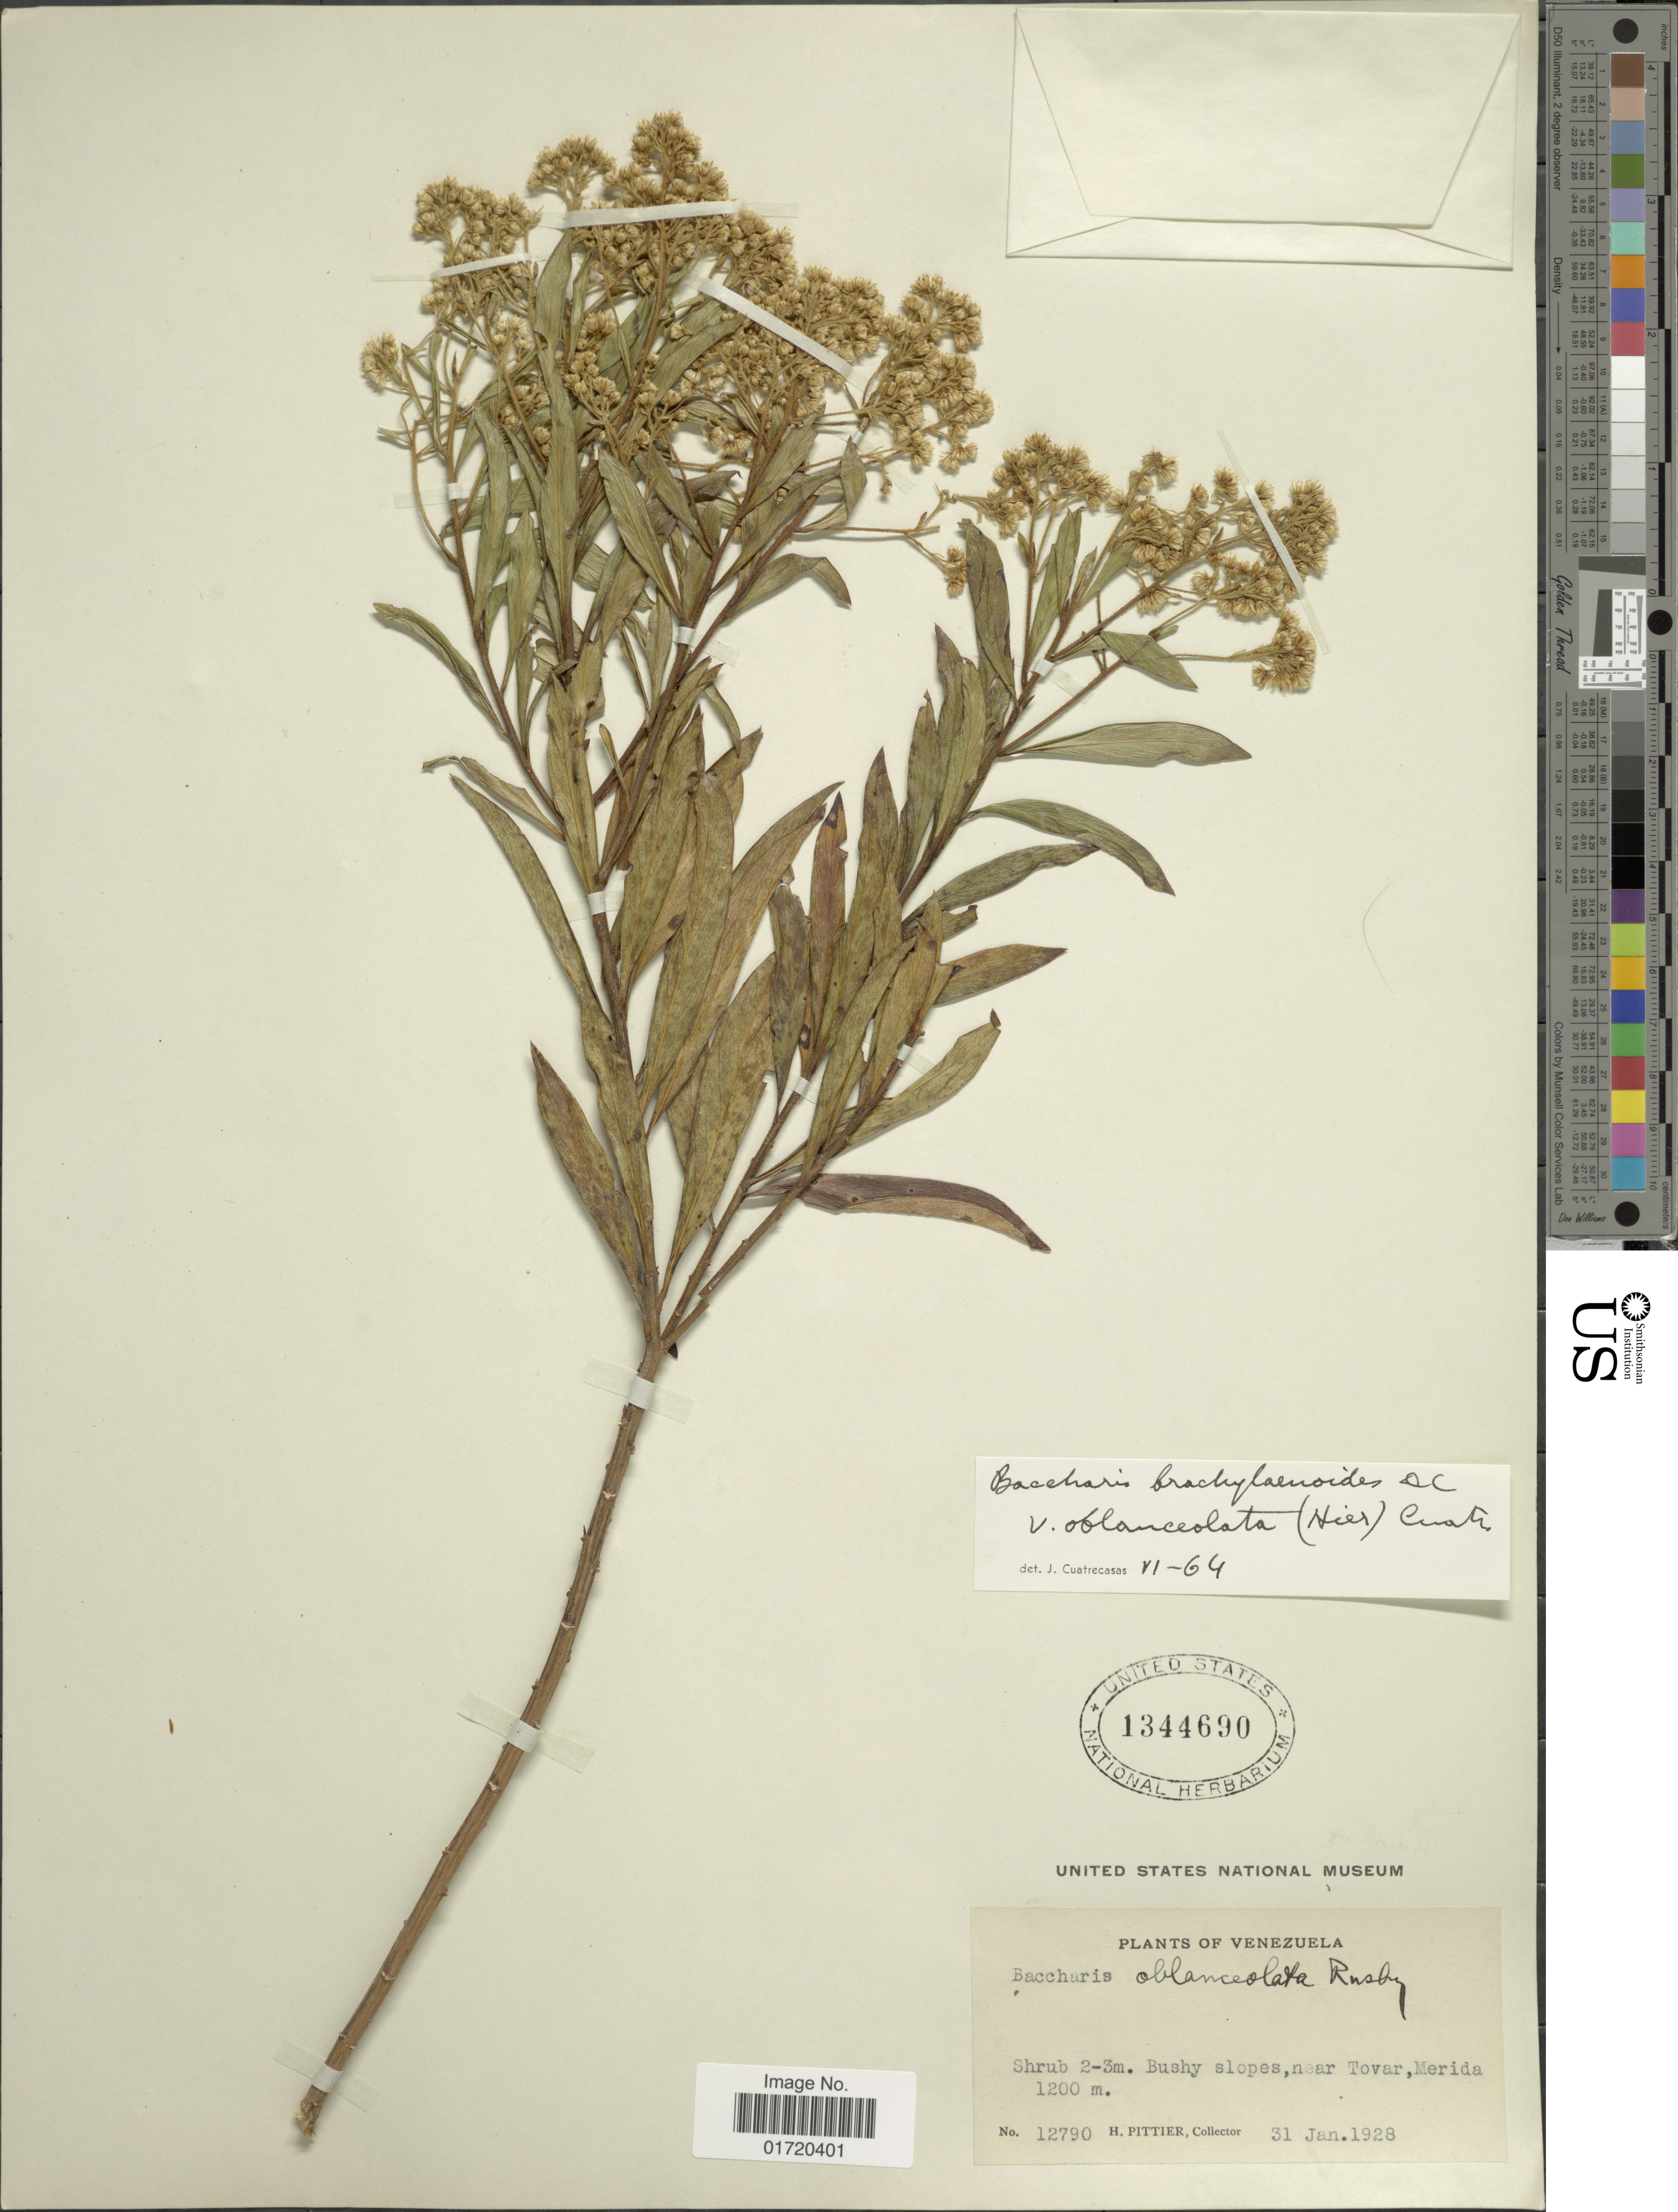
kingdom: Plantae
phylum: Tracheophyta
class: Magnoliopsida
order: Asterales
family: Asteraceae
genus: Baccharis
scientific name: Baccharis brachylaenoides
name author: DC.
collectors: H. F. Pittier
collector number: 12790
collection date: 1928-01-31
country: Venezuela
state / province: Mérida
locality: Near Tovar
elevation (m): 1200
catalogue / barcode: US 1344690